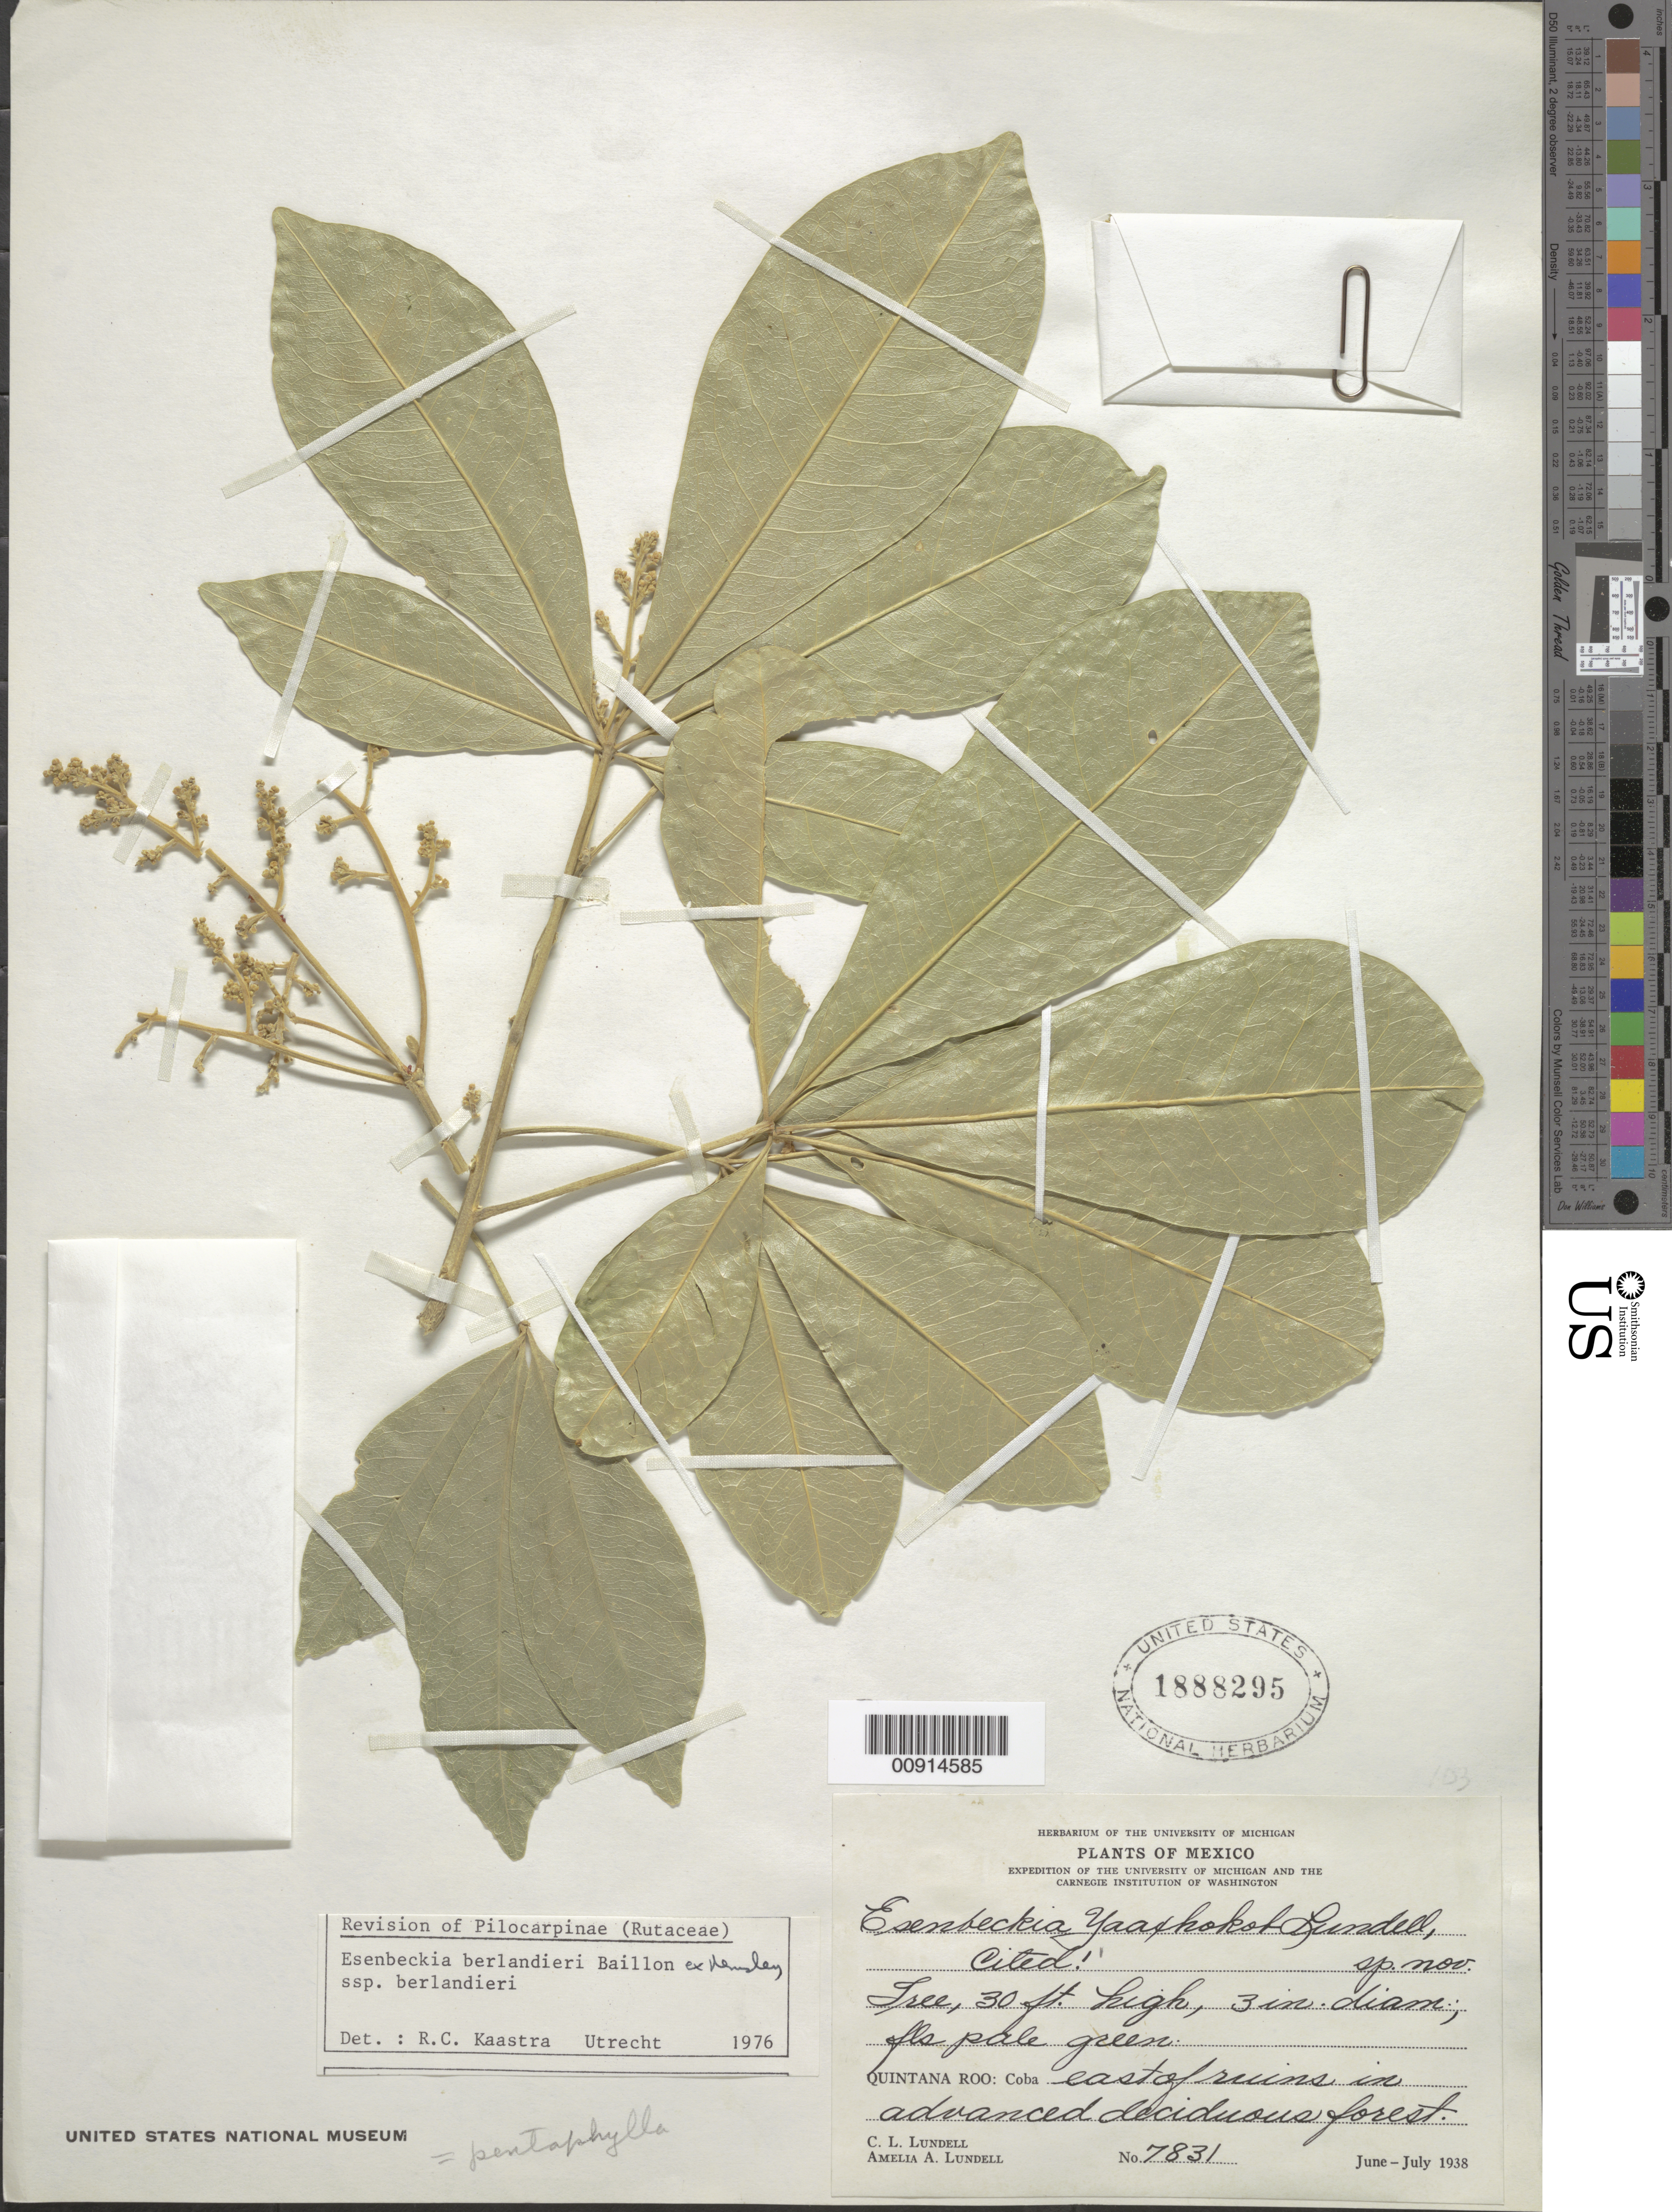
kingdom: Plantae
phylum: Tracheophyta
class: Magnoliopsida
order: Sapindales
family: Rutaceae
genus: Esenbeckia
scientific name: Esenbeckia berlandieri subsp. berlandieri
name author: Baill. ex Hemsl.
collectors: C. L. Lundell & A. A. Lundell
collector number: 7831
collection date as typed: Jun 1938 to -- Jul 1938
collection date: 1938-06/1938-07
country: Mexico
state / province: Quintana Roo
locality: Quintana Roo: Coba, east of ruins.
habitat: In advanced deciduous forest.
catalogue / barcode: US 1888295